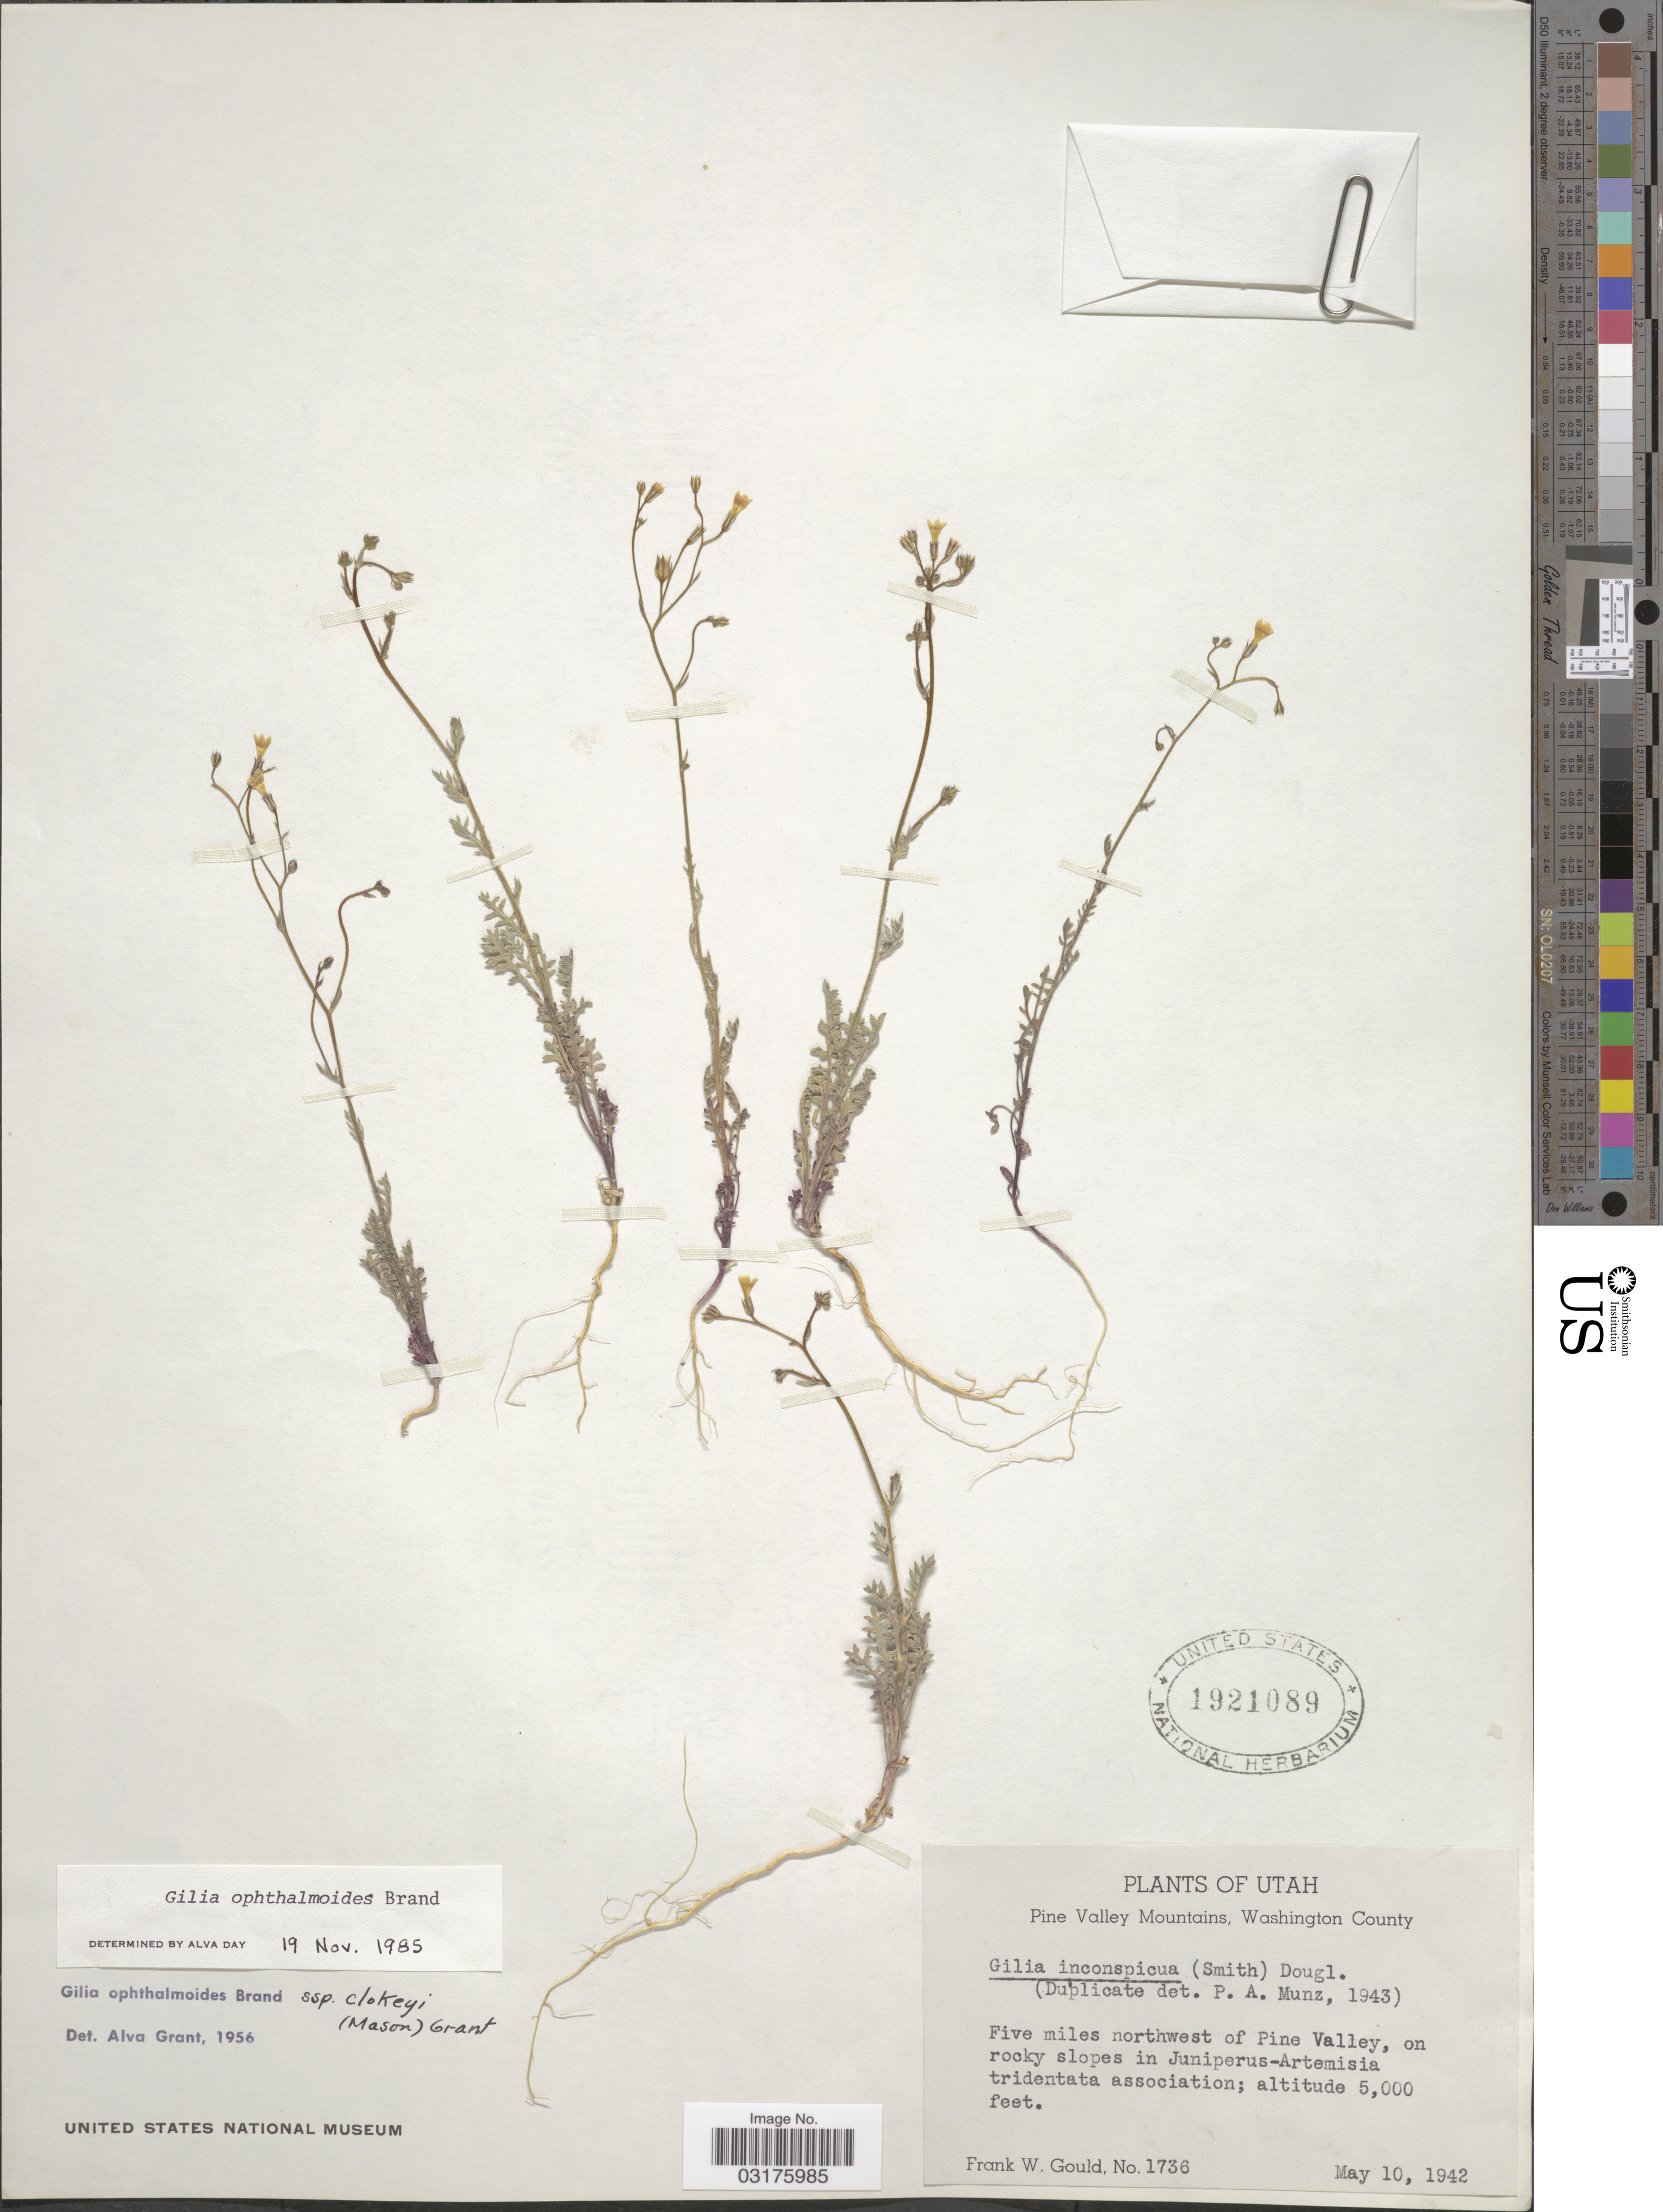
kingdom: Plantae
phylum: Tracheophyta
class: Magnoliopsida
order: Ericales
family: Polemoniaceae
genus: Gilia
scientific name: Gilia ophthalmoides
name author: Brand in Engl.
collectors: F. W. Gould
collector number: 1736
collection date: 1942-05-10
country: United States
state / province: Utah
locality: Pine Valley Mountains, Washington County, Five miles northwest of Pine Valley.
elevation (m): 1524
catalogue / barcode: US 1921089